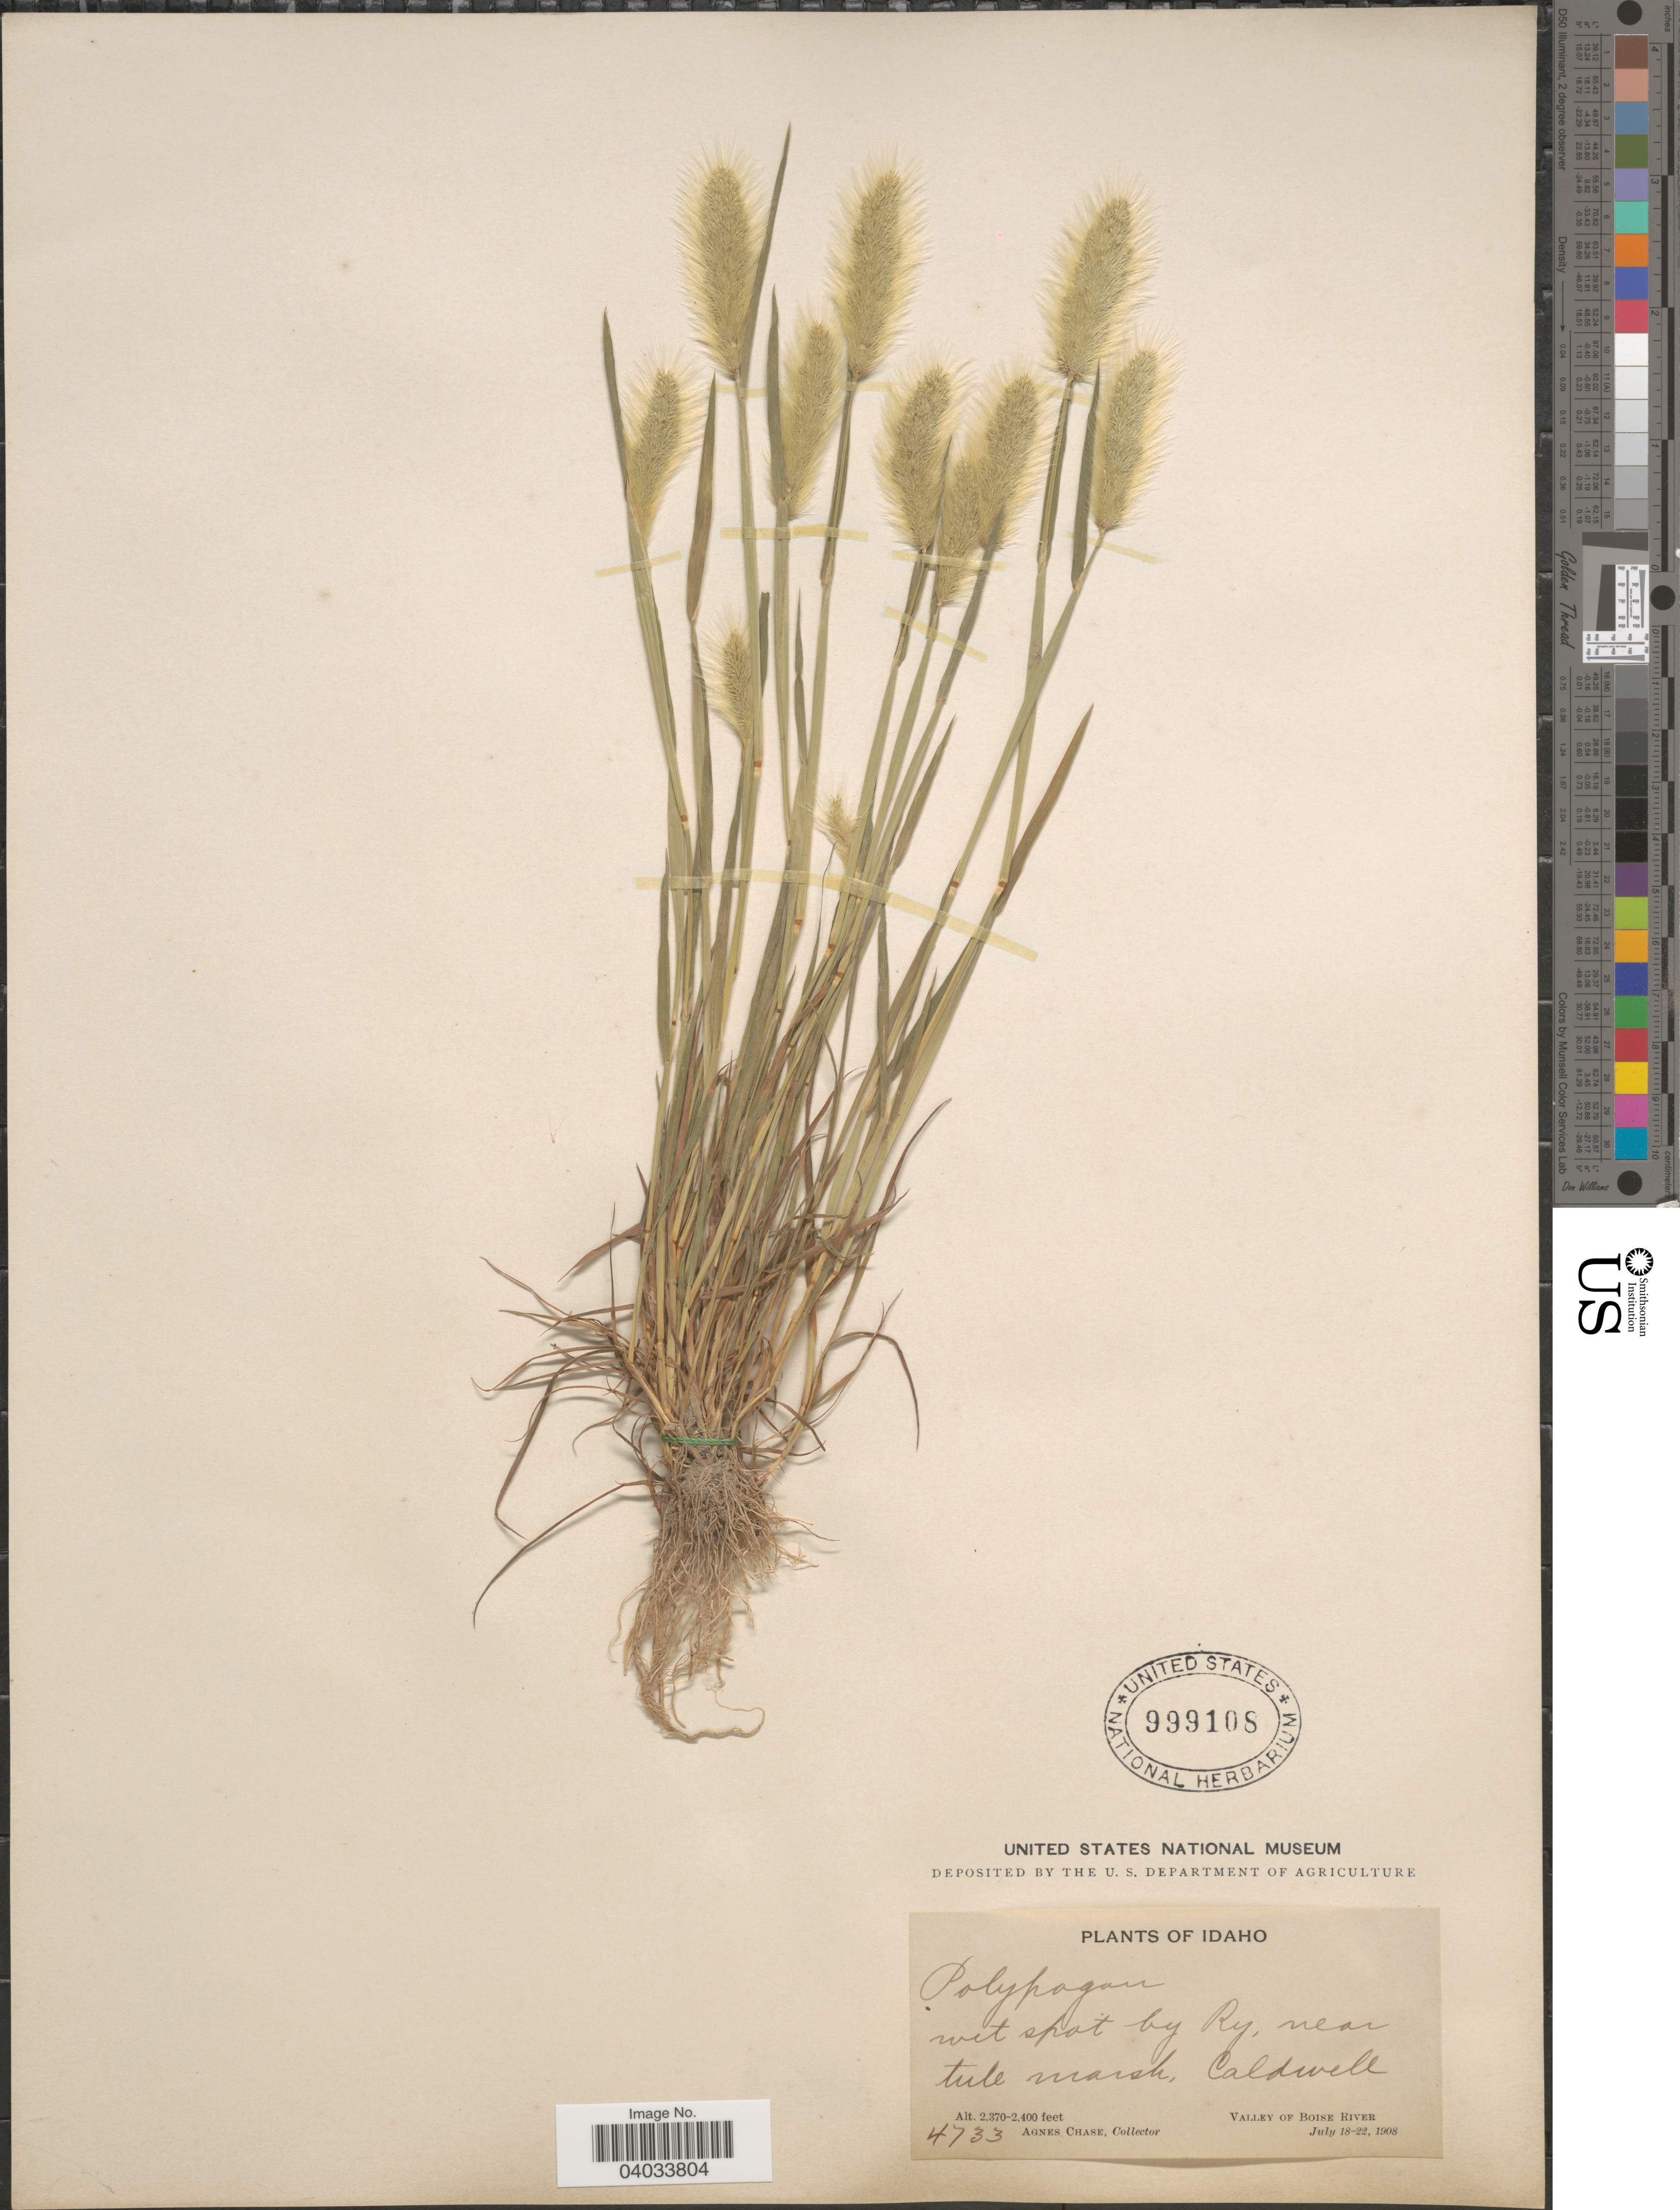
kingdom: Plantae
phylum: Tracheophyta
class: Liliopsida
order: Poales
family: Poaceae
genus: Polypogon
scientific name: Polypogon monspeliensis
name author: (L.) Desf.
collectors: A. Chase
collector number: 4733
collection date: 1908-07-18/1908-07-22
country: United States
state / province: Idaho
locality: By Ry. near tule marsh, Caldwell. Valley of Boise River.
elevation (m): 722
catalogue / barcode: US 999108